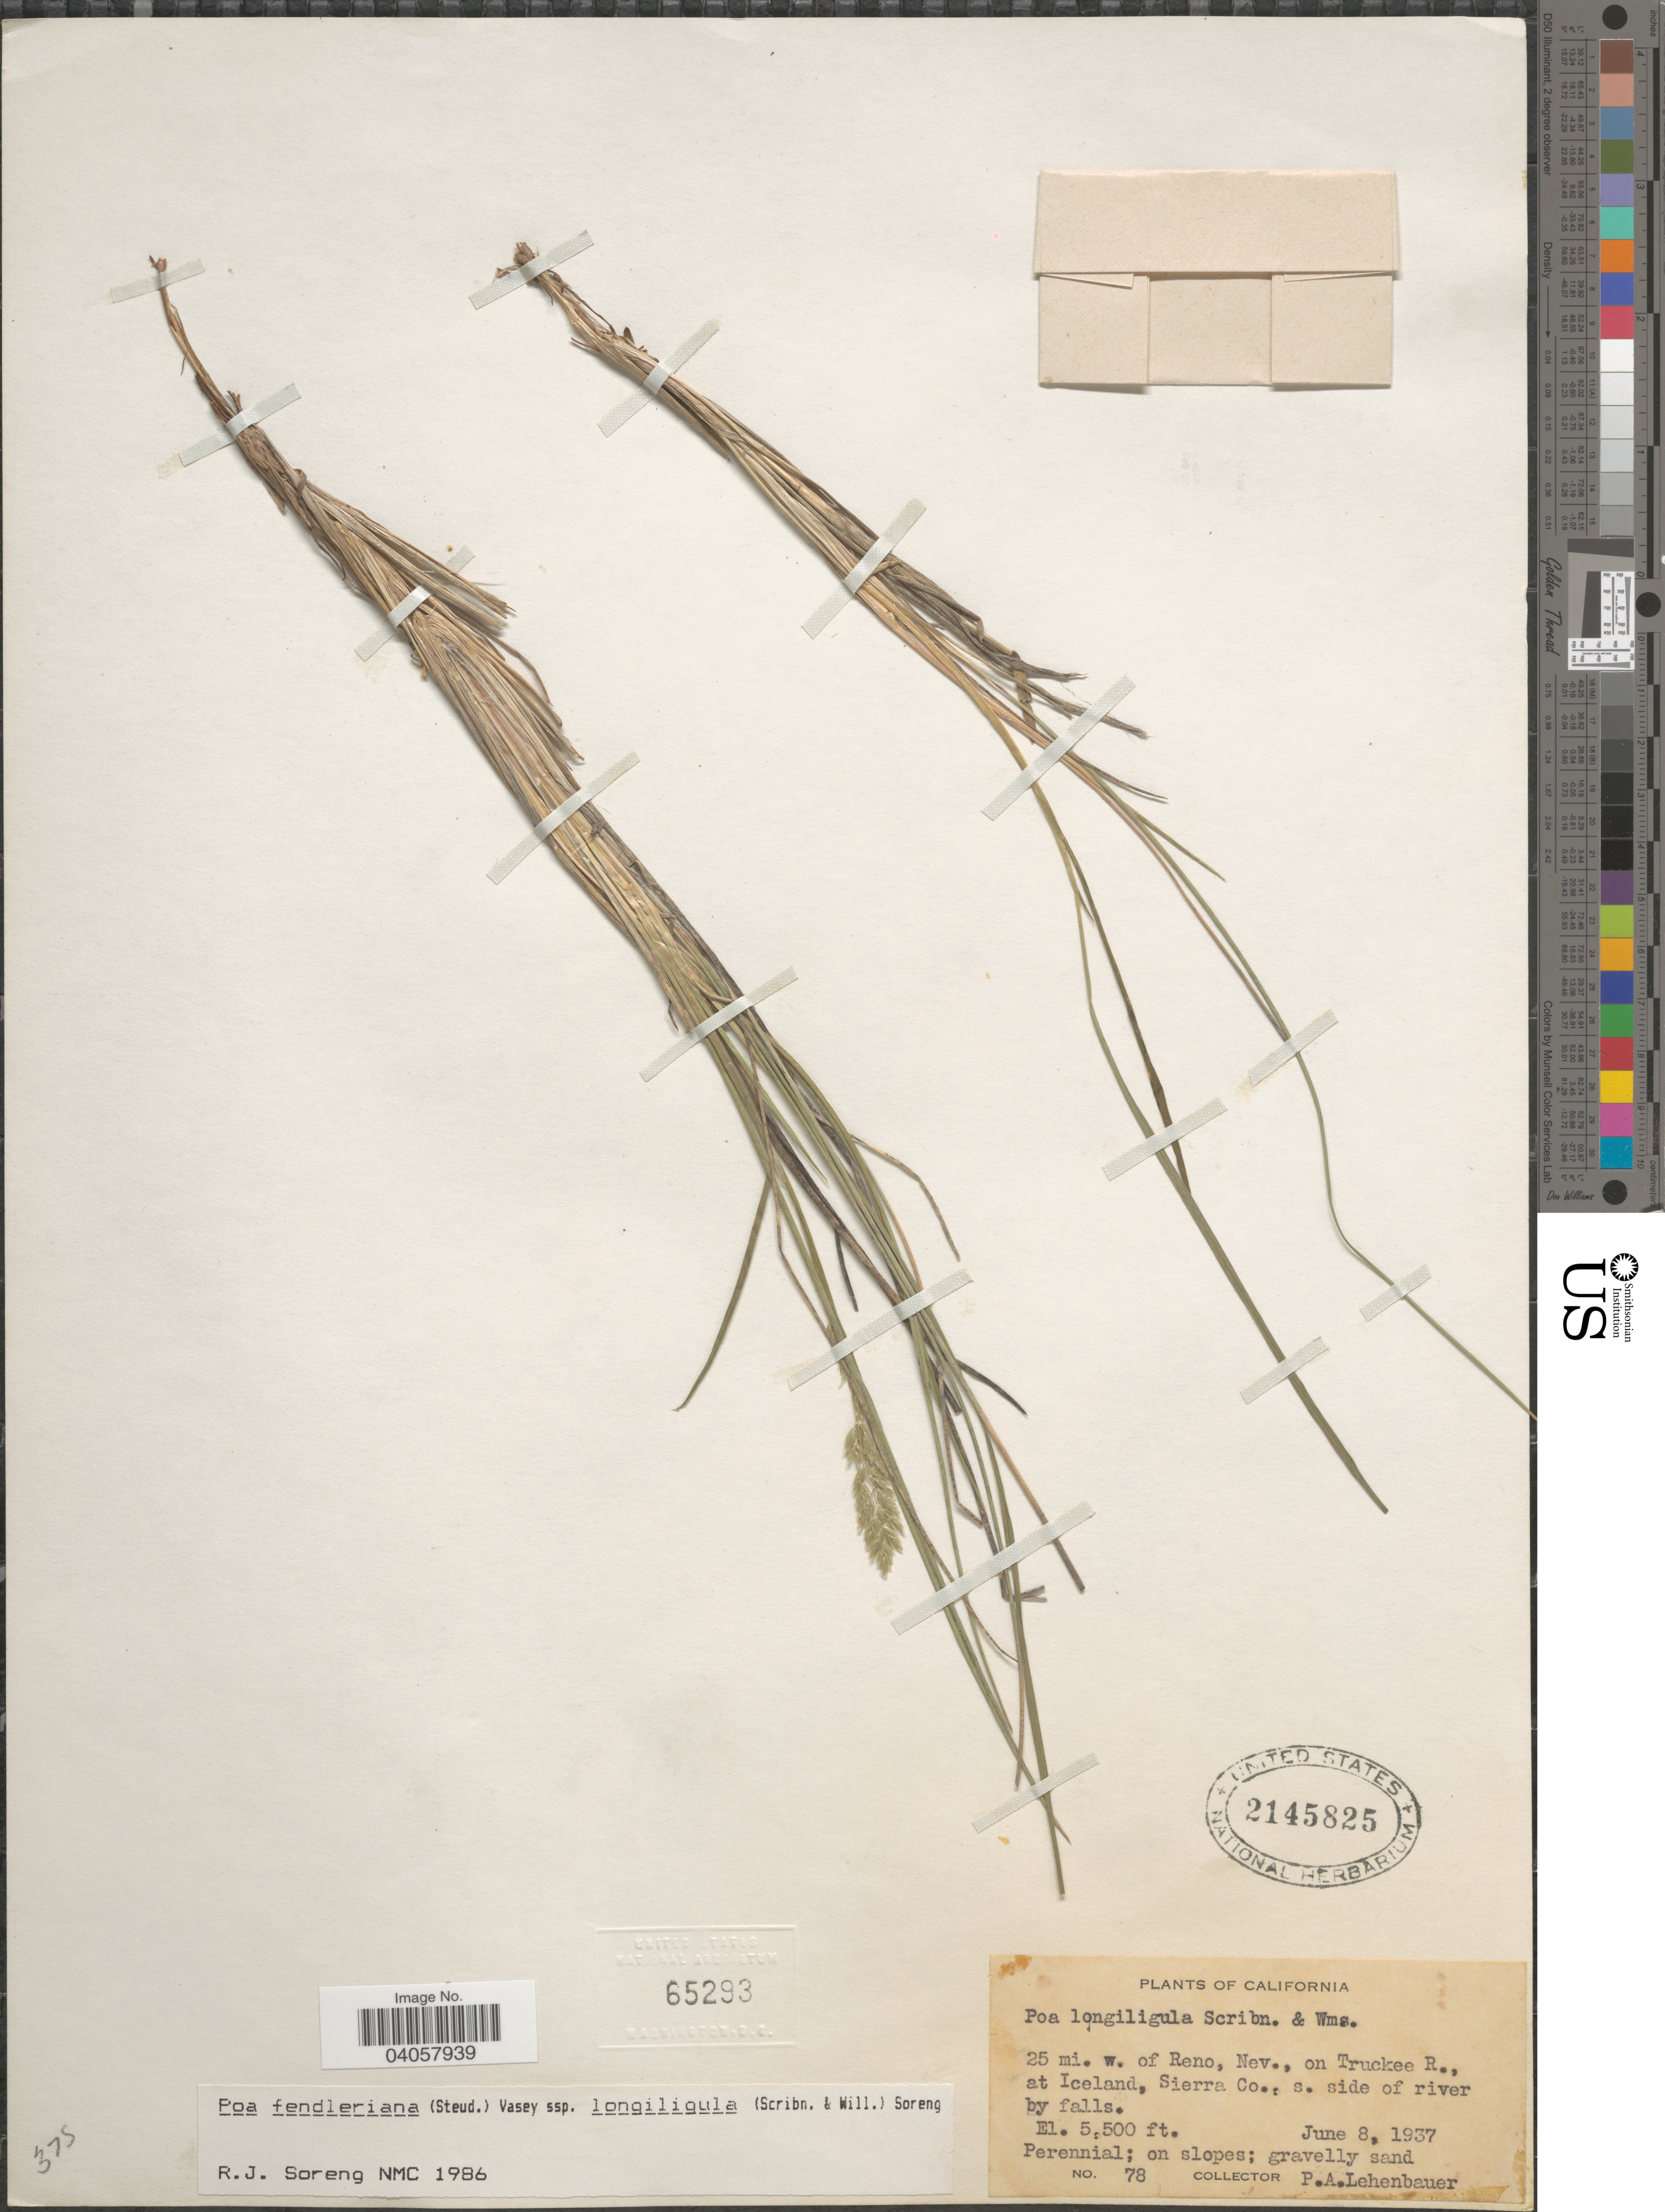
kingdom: Plantae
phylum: Tracheophyta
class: Liliopsida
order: Poales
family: Poaceae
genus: Poa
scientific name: Poa fendleriana subsp. longiligula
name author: (Scribn. & T.A. Williams) Soreng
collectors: P. Lehenbauer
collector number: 78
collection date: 1937-06-08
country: United States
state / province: California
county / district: Sierra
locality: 25 mi. w. of Reno, Nev., on Truckee R., at Iceland, Sierra Co., s. side of river by falls.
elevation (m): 1676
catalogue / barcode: US 2145825